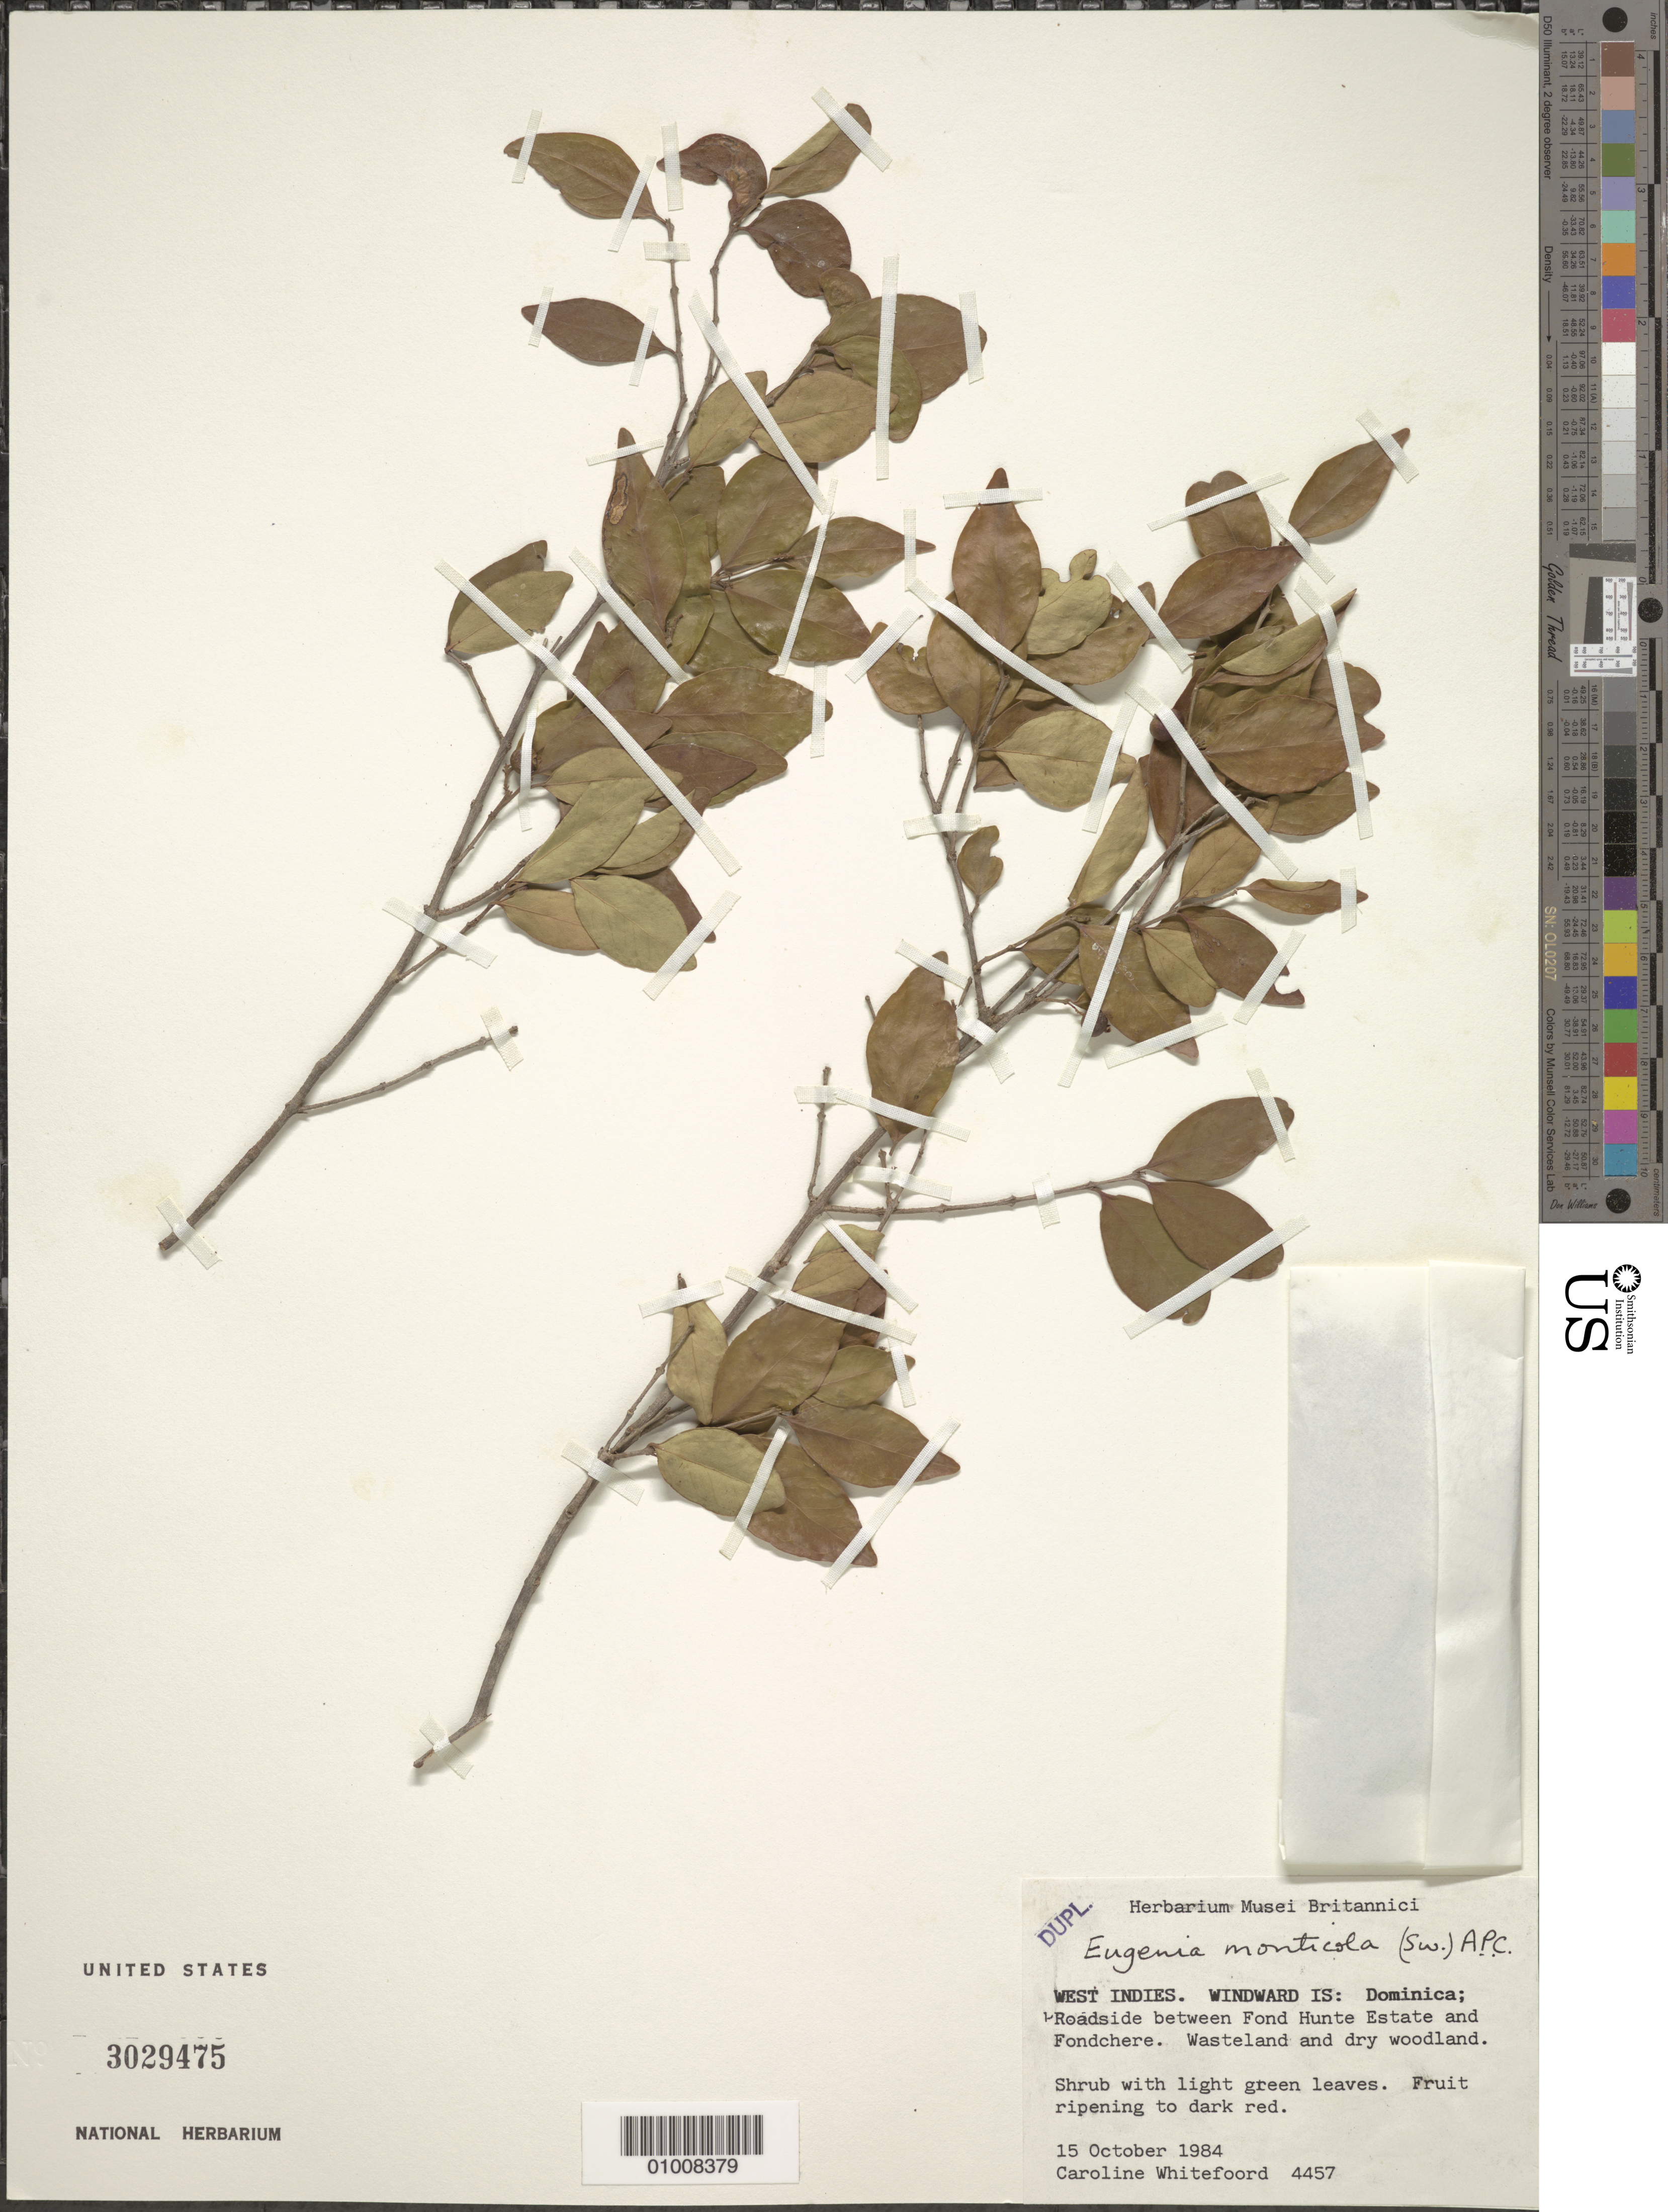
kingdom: Plantae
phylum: Tracheophyta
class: Magnoliopsida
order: Myrtales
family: Myrtaceae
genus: Eugenia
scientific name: Eugenia monticola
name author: (Sw.) DC.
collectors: C. Whitefoord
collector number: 4457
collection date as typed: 15 Oct 1984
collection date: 1984-10-15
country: Dominica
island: Dominica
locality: Roadside between Fond Hunte Estate and Fondchere.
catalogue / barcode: US 3029475